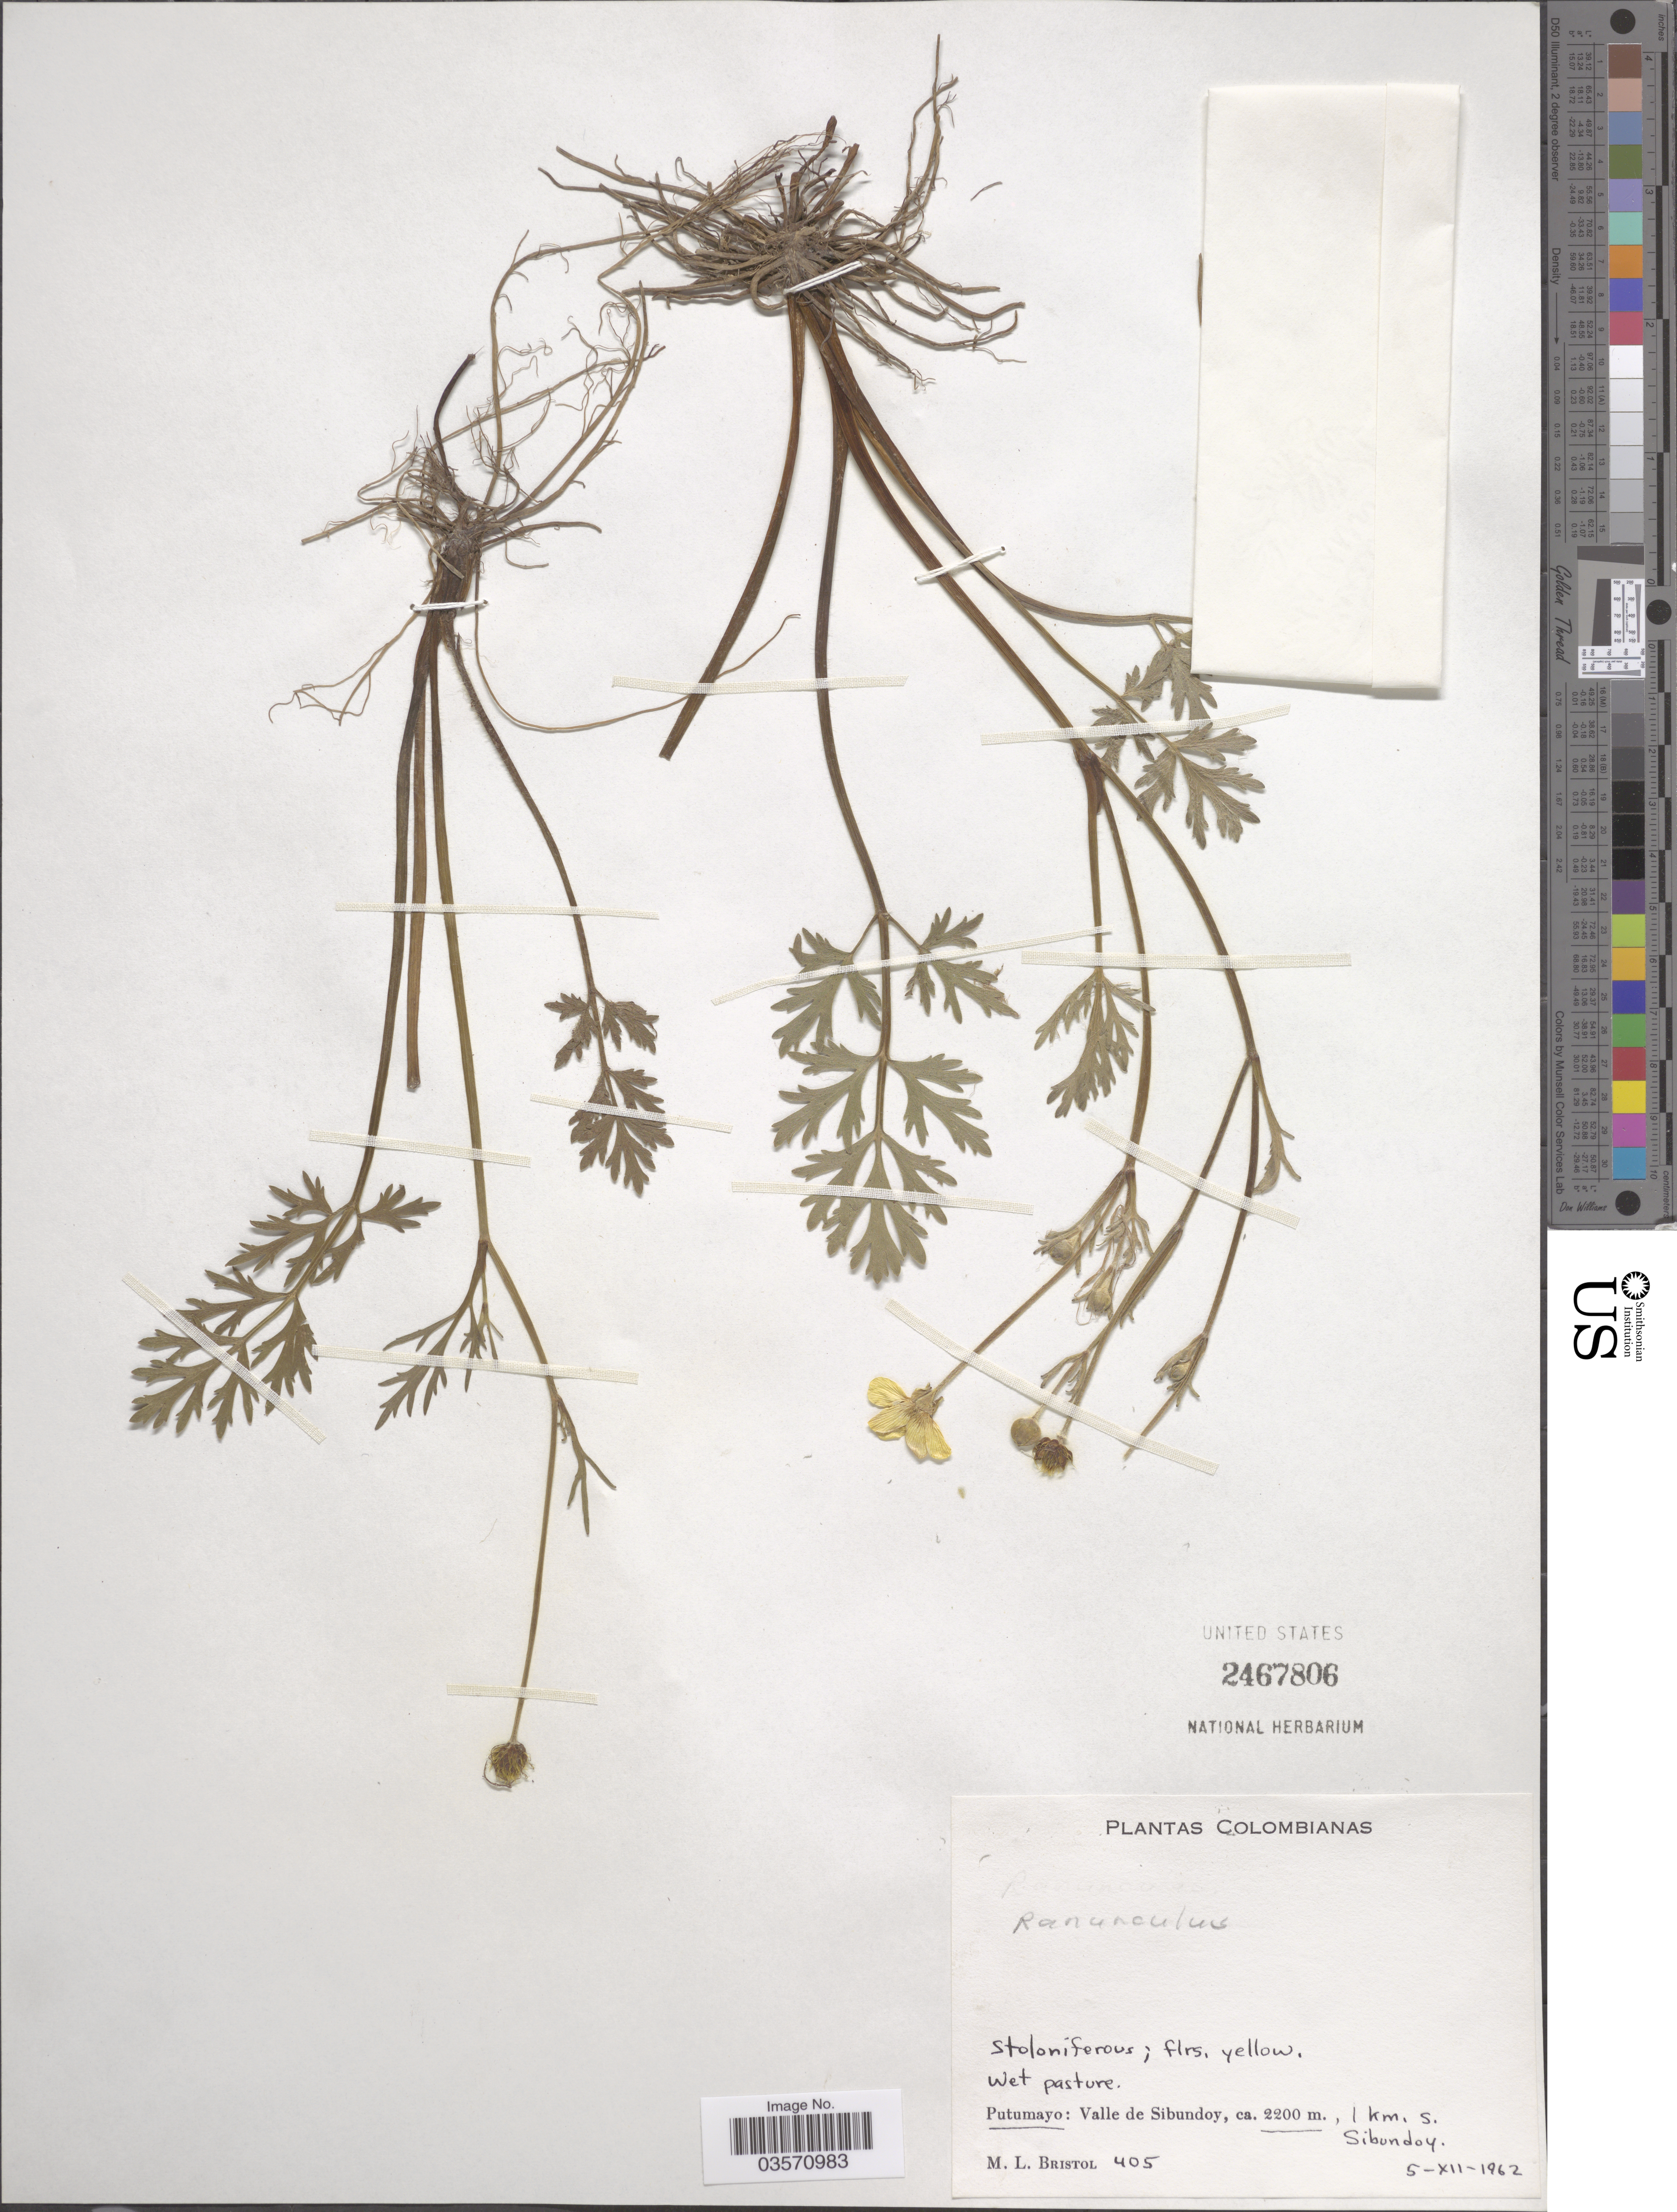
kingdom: Plantae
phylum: Tracheophyta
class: Magnoliopsida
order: Ranunculales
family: Ranunculaceae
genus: Ranunculus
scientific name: Ranunculus sp.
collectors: M. L. Bristol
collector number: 405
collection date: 1962-12-05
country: Colombia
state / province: Putumayo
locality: Valle de Sibundoy, 1 km. s. Sibundoy.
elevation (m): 2200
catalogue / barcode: US 2467806